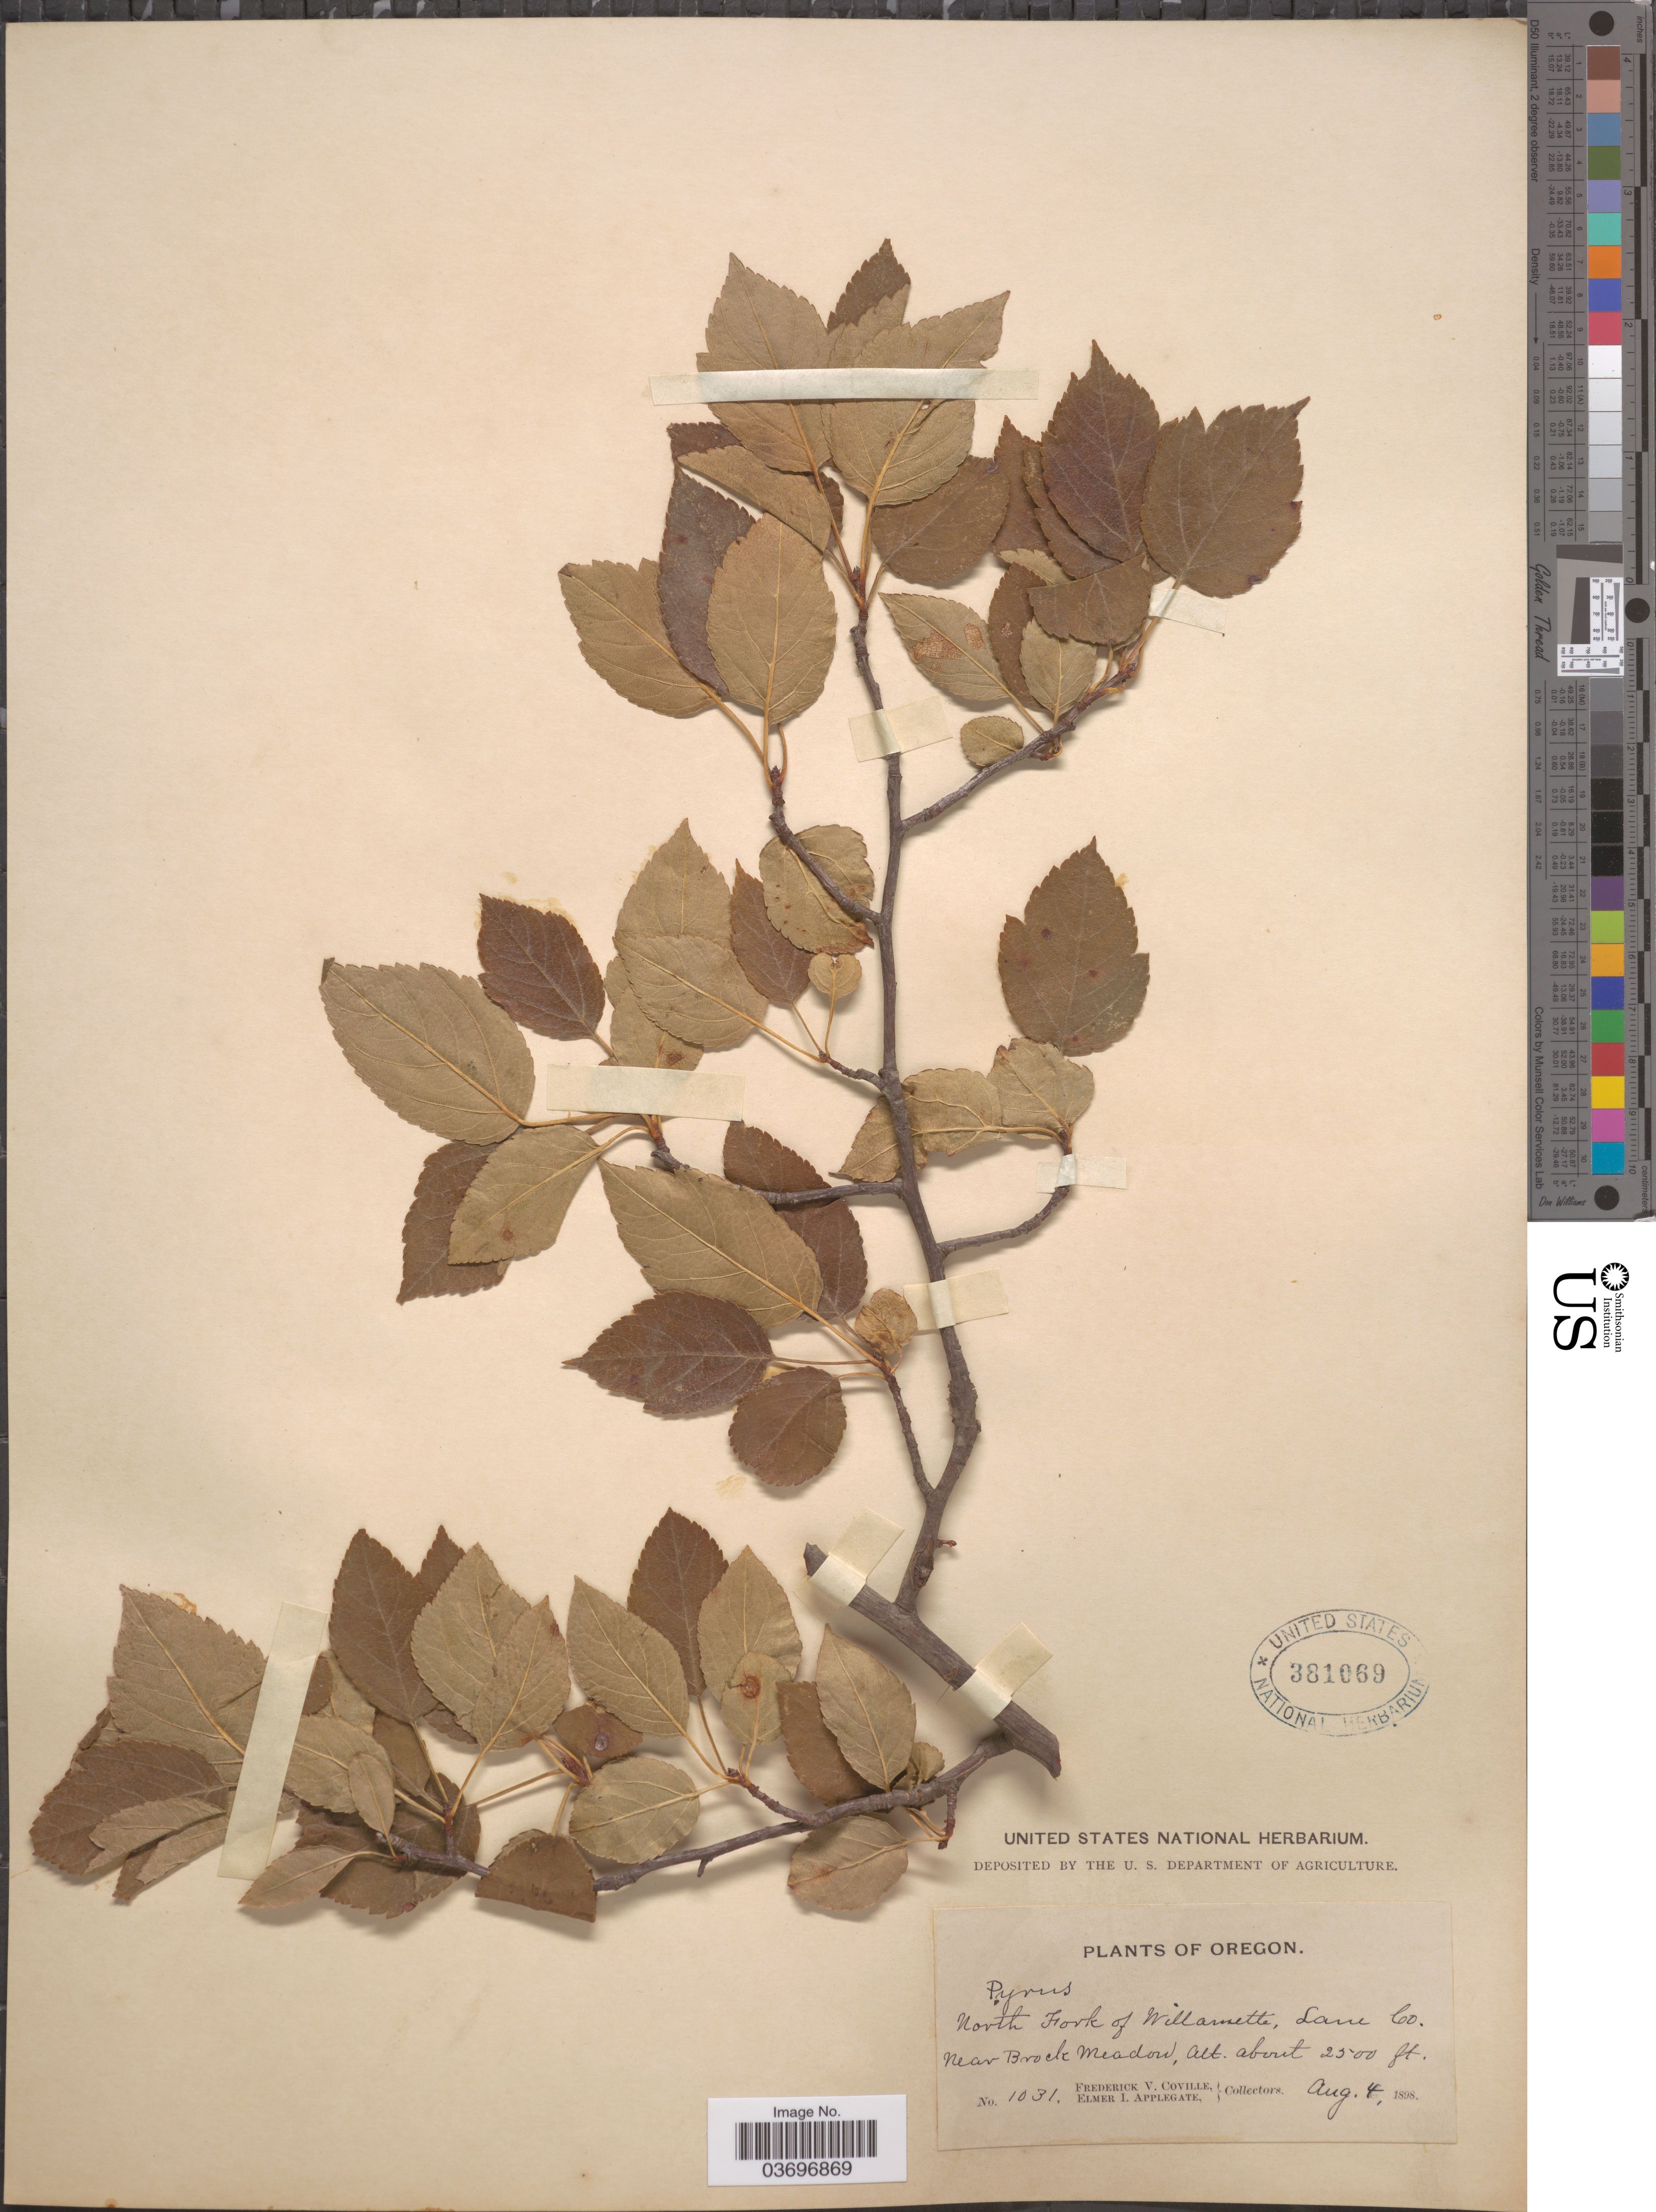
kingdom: Plantae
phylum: Tracheophyta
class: Magnoliopsida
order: Rosales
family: Rosaceae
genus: Malus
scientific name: Malus fusca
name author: (Raf.) C.K. Schneid.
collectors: F. V. Coville & E. I. Applegate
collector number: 1031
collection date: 1898-08-04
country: United States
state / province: Oregon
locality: North Fork of Willamette, Lame Co. near Brock Meadow.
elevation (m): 762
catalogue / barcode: US 381069